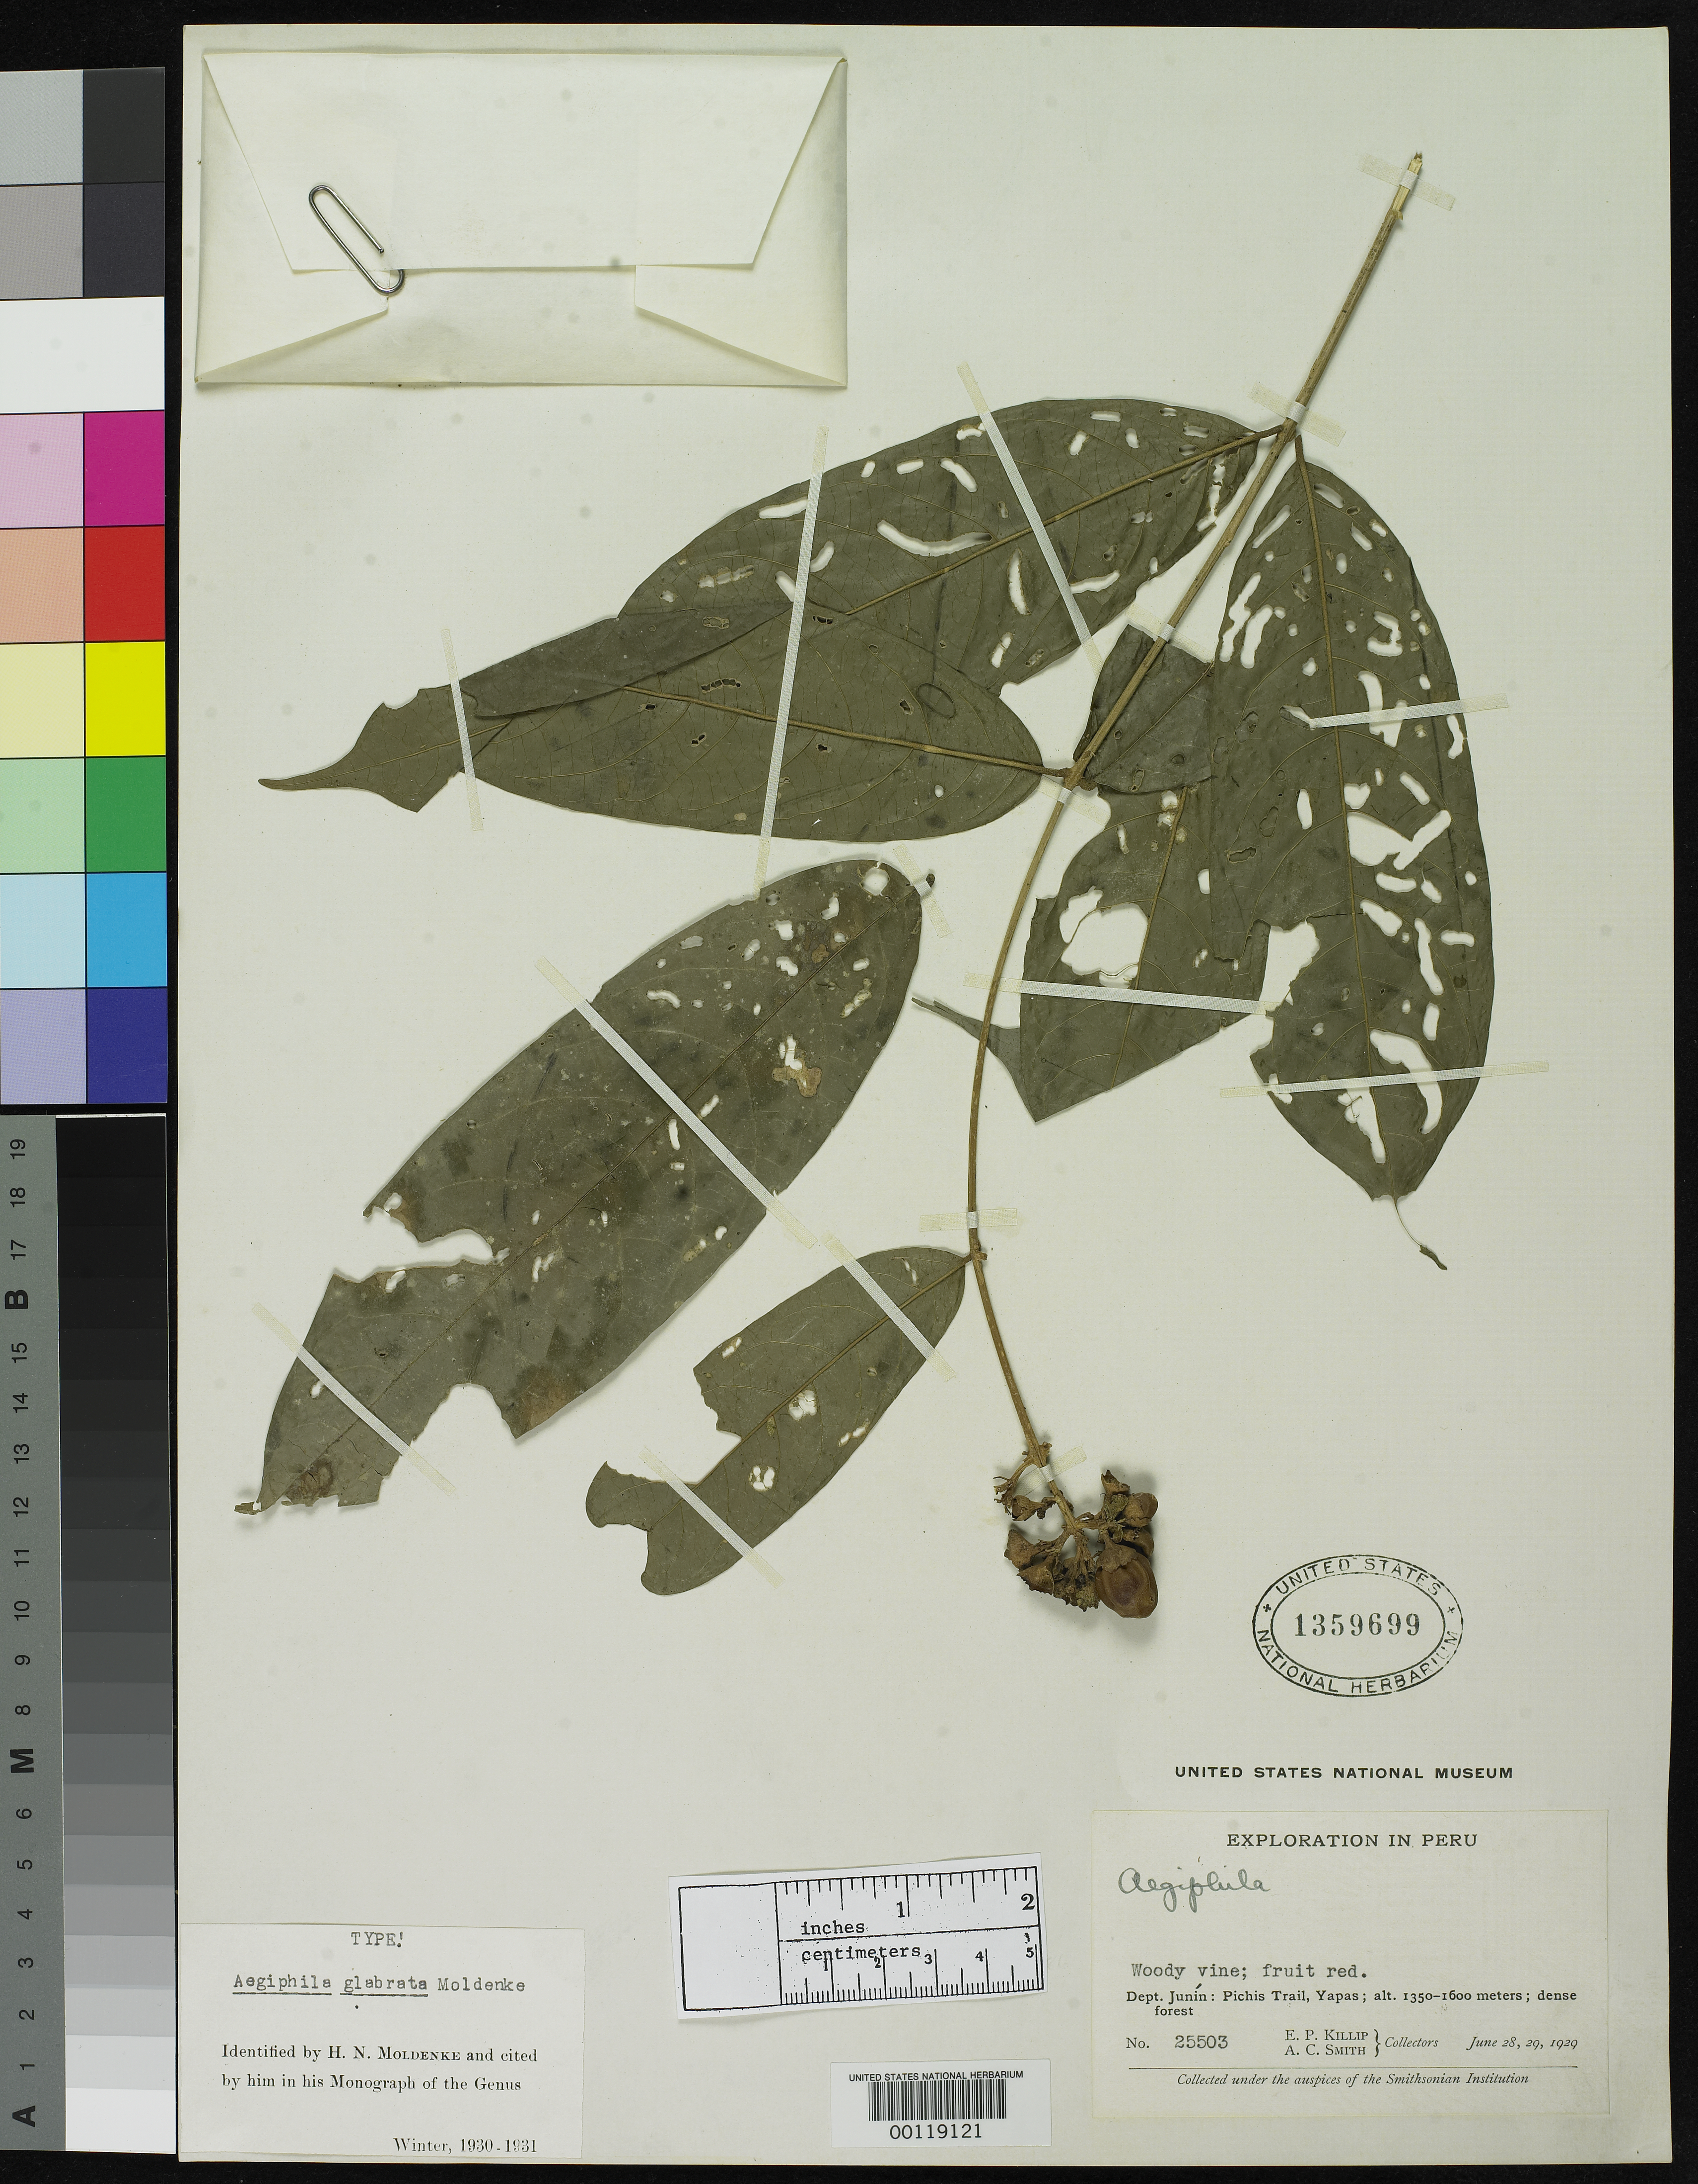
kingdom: Plantae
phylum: Tracheophyta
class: Magnoliopsida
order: Lamiales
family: Lamiaceae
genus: Aegiphila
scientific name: Aegiphila glabrata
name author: Moldenke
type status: Holotype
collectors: E. P. Killip & A. C. Smith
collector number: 25503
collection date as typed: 29 Jun 1929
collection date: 1929-06-29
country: Peru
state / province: Junín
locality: Yapas, Pichis trail.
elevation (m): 1350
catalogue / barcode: US 1359699